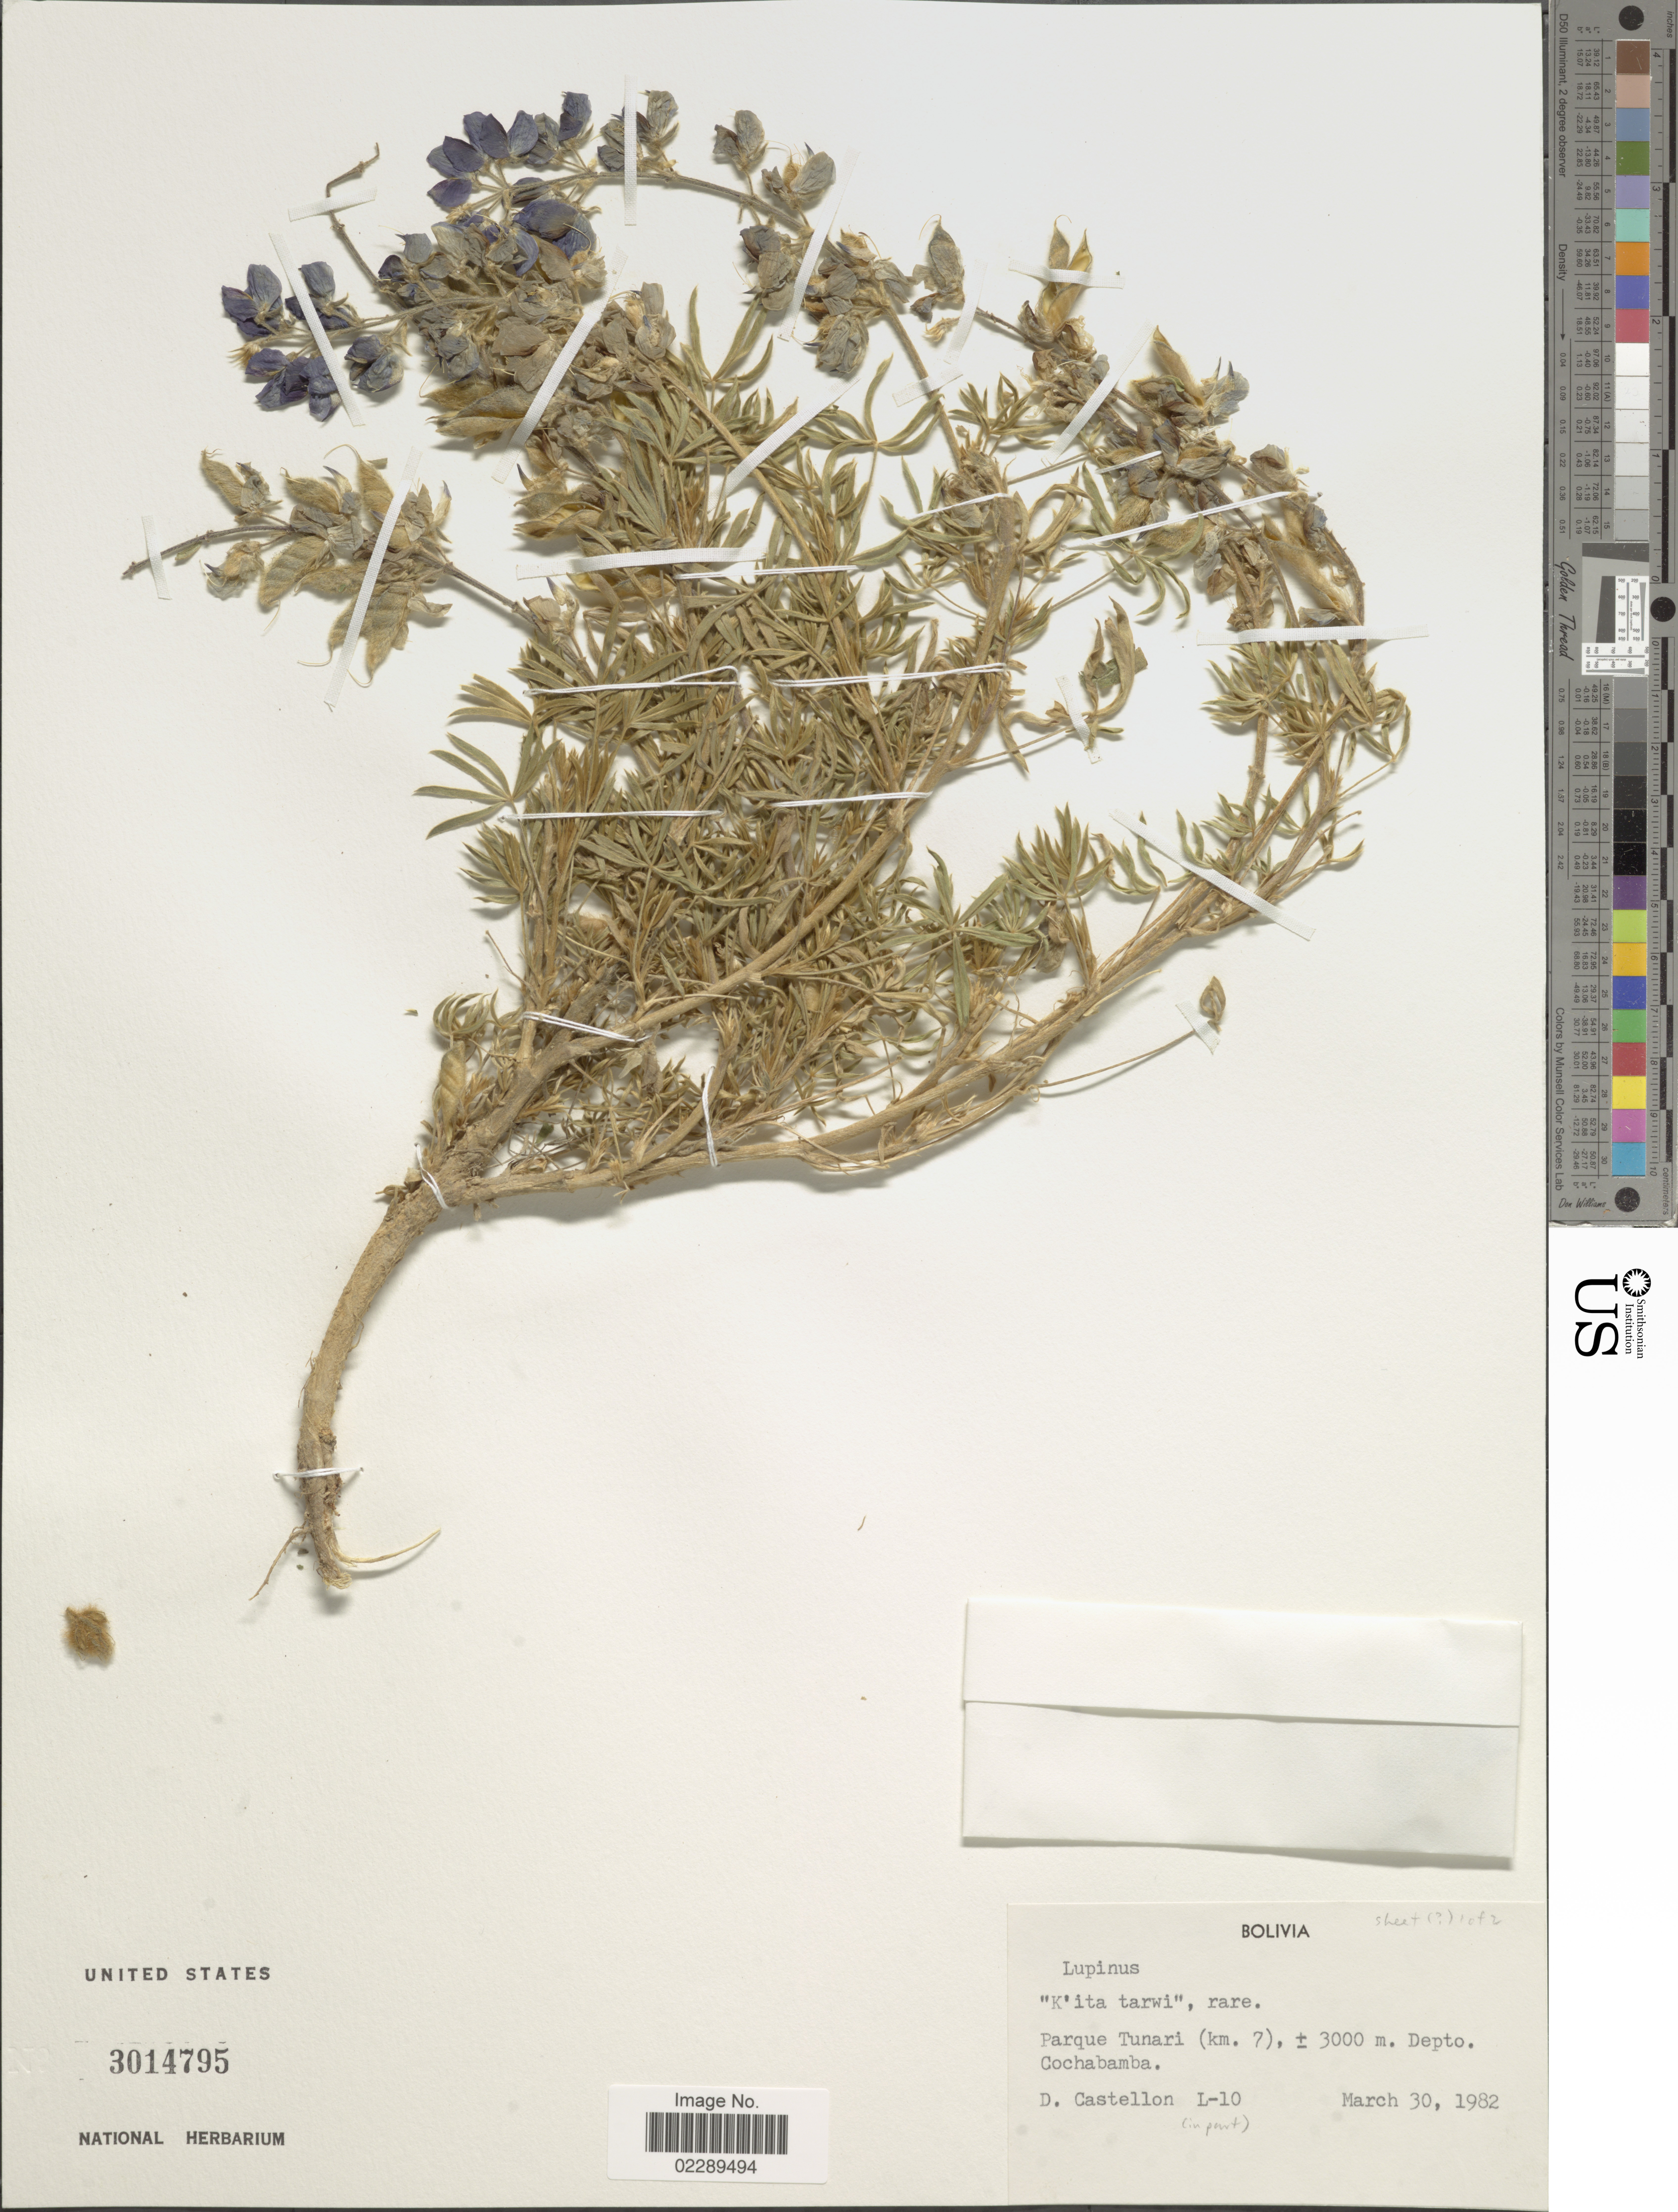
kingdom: Plantae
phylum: Tracheophyta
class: Magnoliopsida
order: Fabales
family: Fabaceae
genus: Lupinus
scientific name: Lupinus sp.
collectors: D. Castellon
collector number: L-10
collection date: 1982-03-30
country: Bolivia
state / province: Cochabamba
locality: Parque Tunari (km. 7). Depto. Cochabamba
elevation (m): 3000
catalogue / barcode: US 3014795